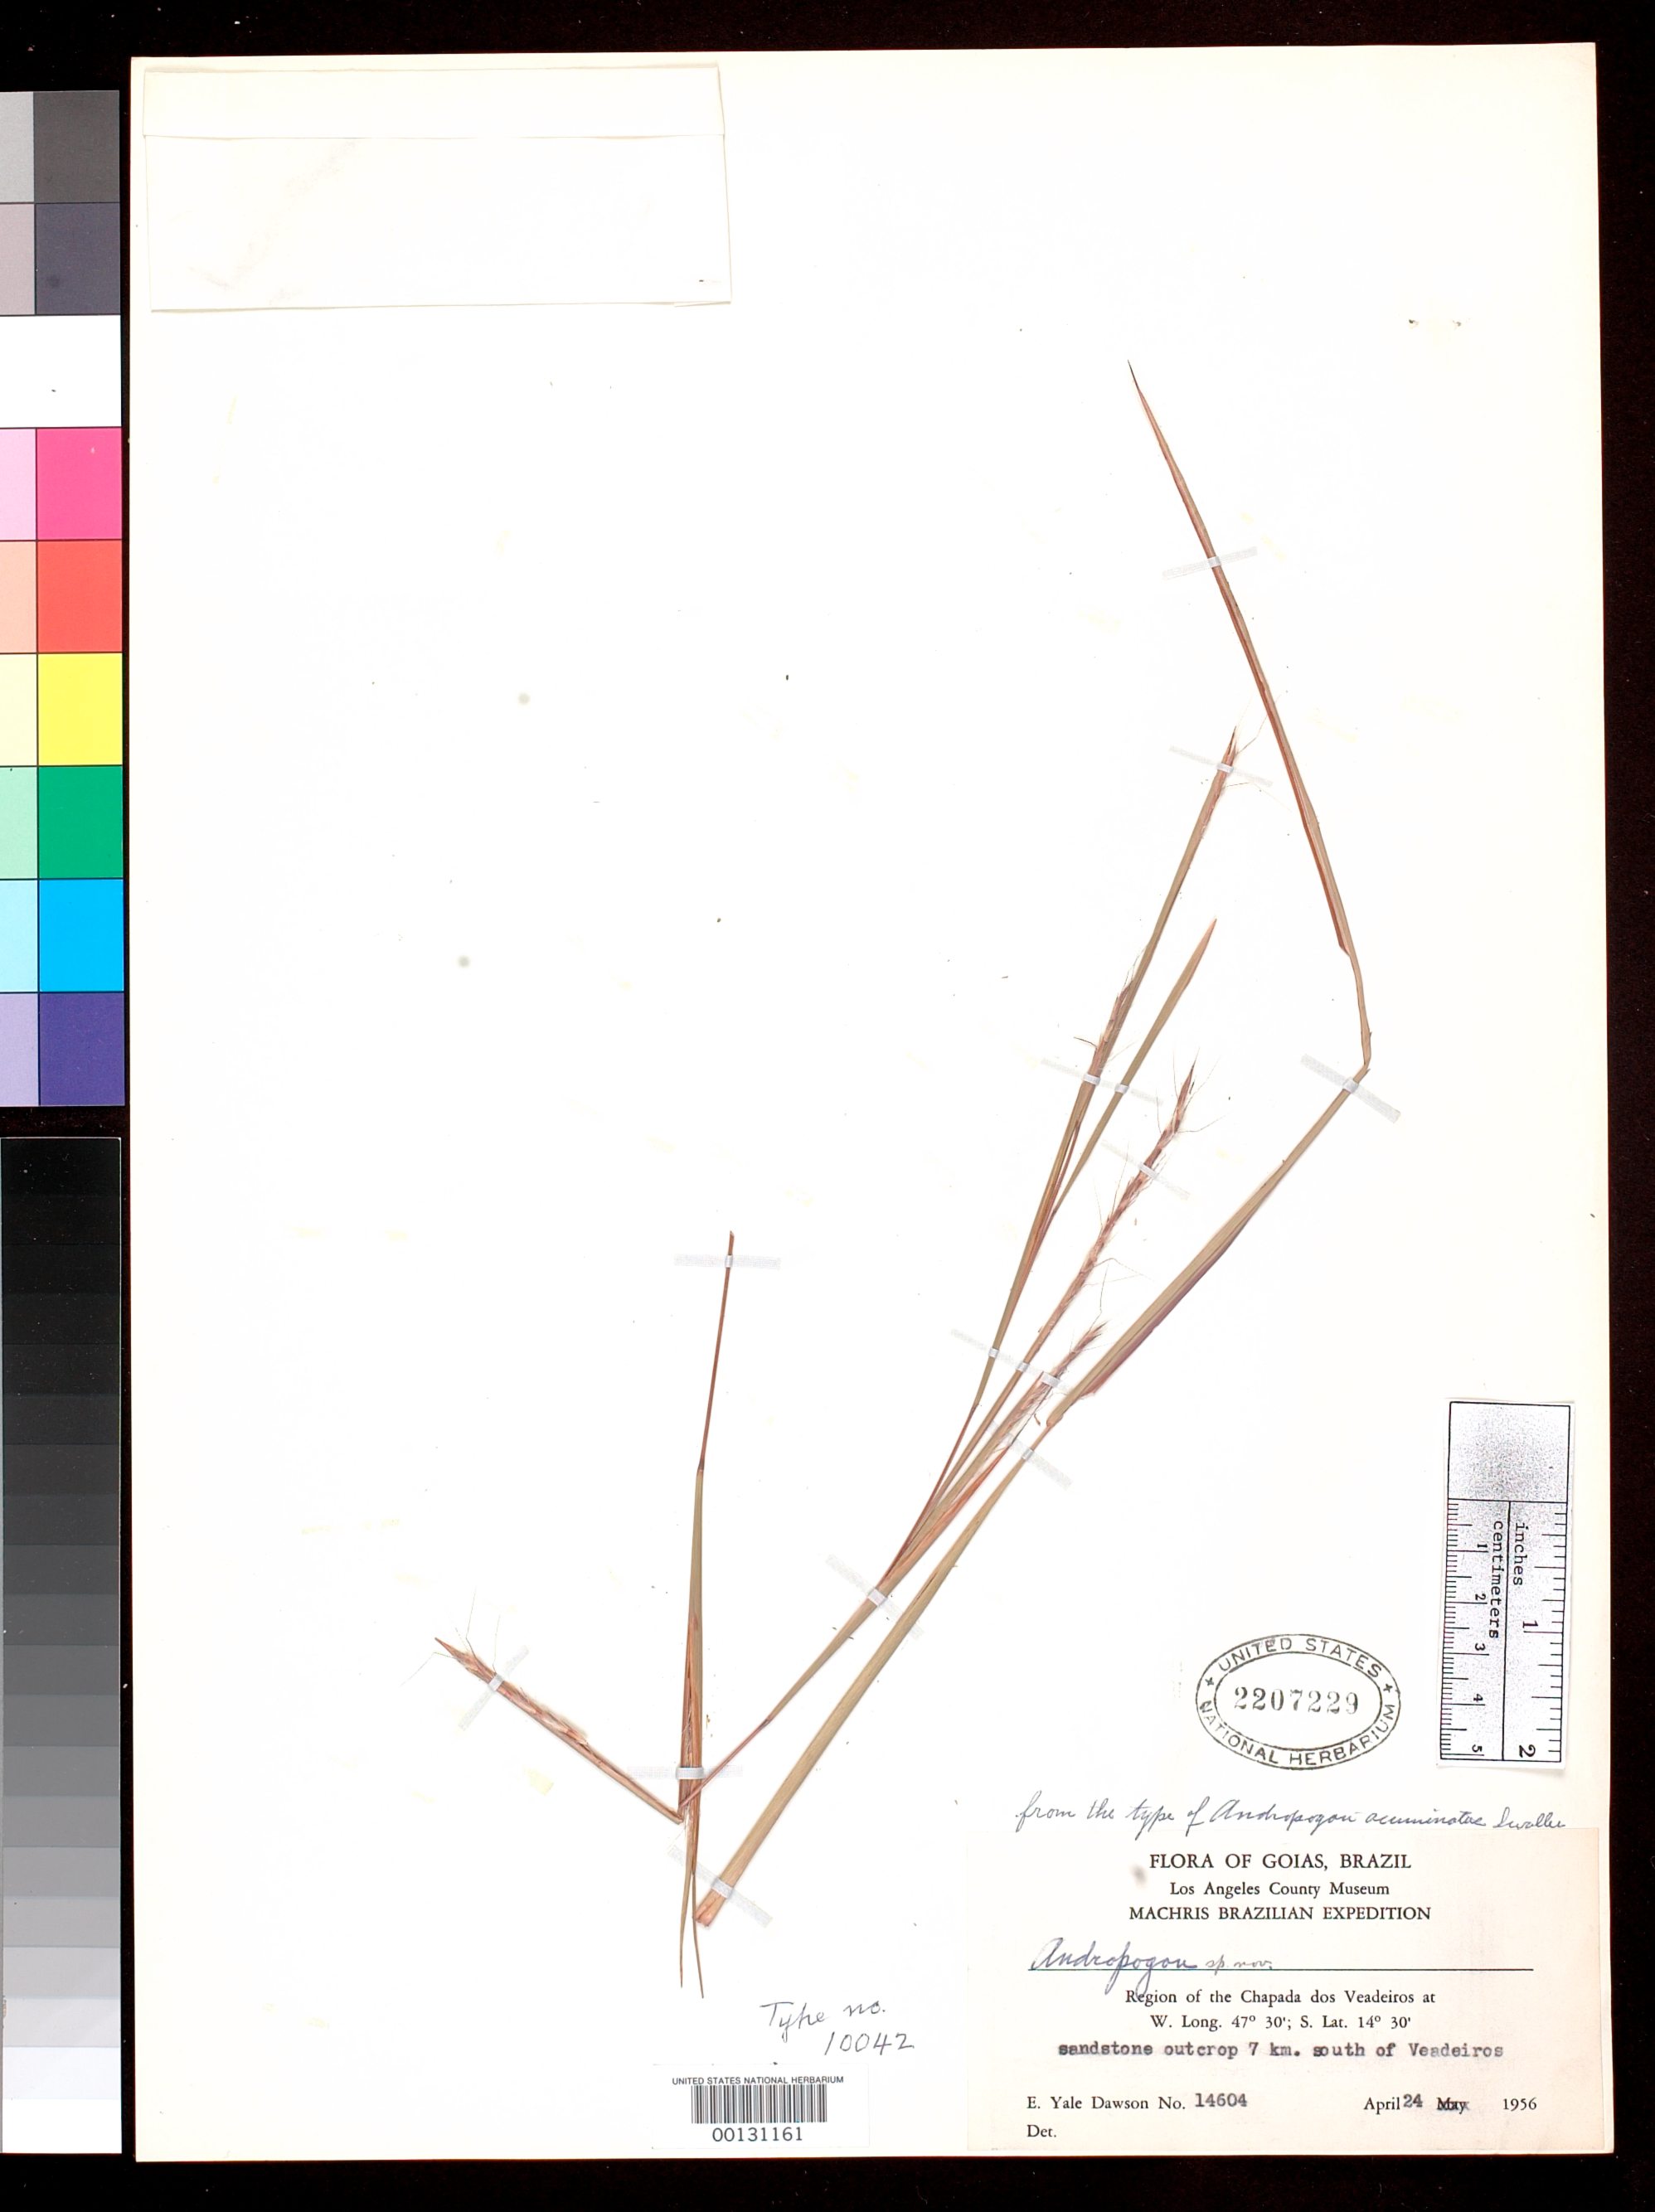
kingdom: Plantae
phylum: Tracheophyta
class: Liliopsida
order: Poales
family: Poaceae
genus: Andropogon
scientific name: Andropogon acuminatus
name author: Swallen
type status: Holotype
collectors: E. Y. Dawson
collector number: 14604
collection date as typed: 24 Apr 1956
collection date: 1956-04-24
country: Brazil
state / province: Goiás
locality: Region of Chapada dos Veadeiros, 7 km S of Veadeiros.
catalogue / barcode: US 2207229